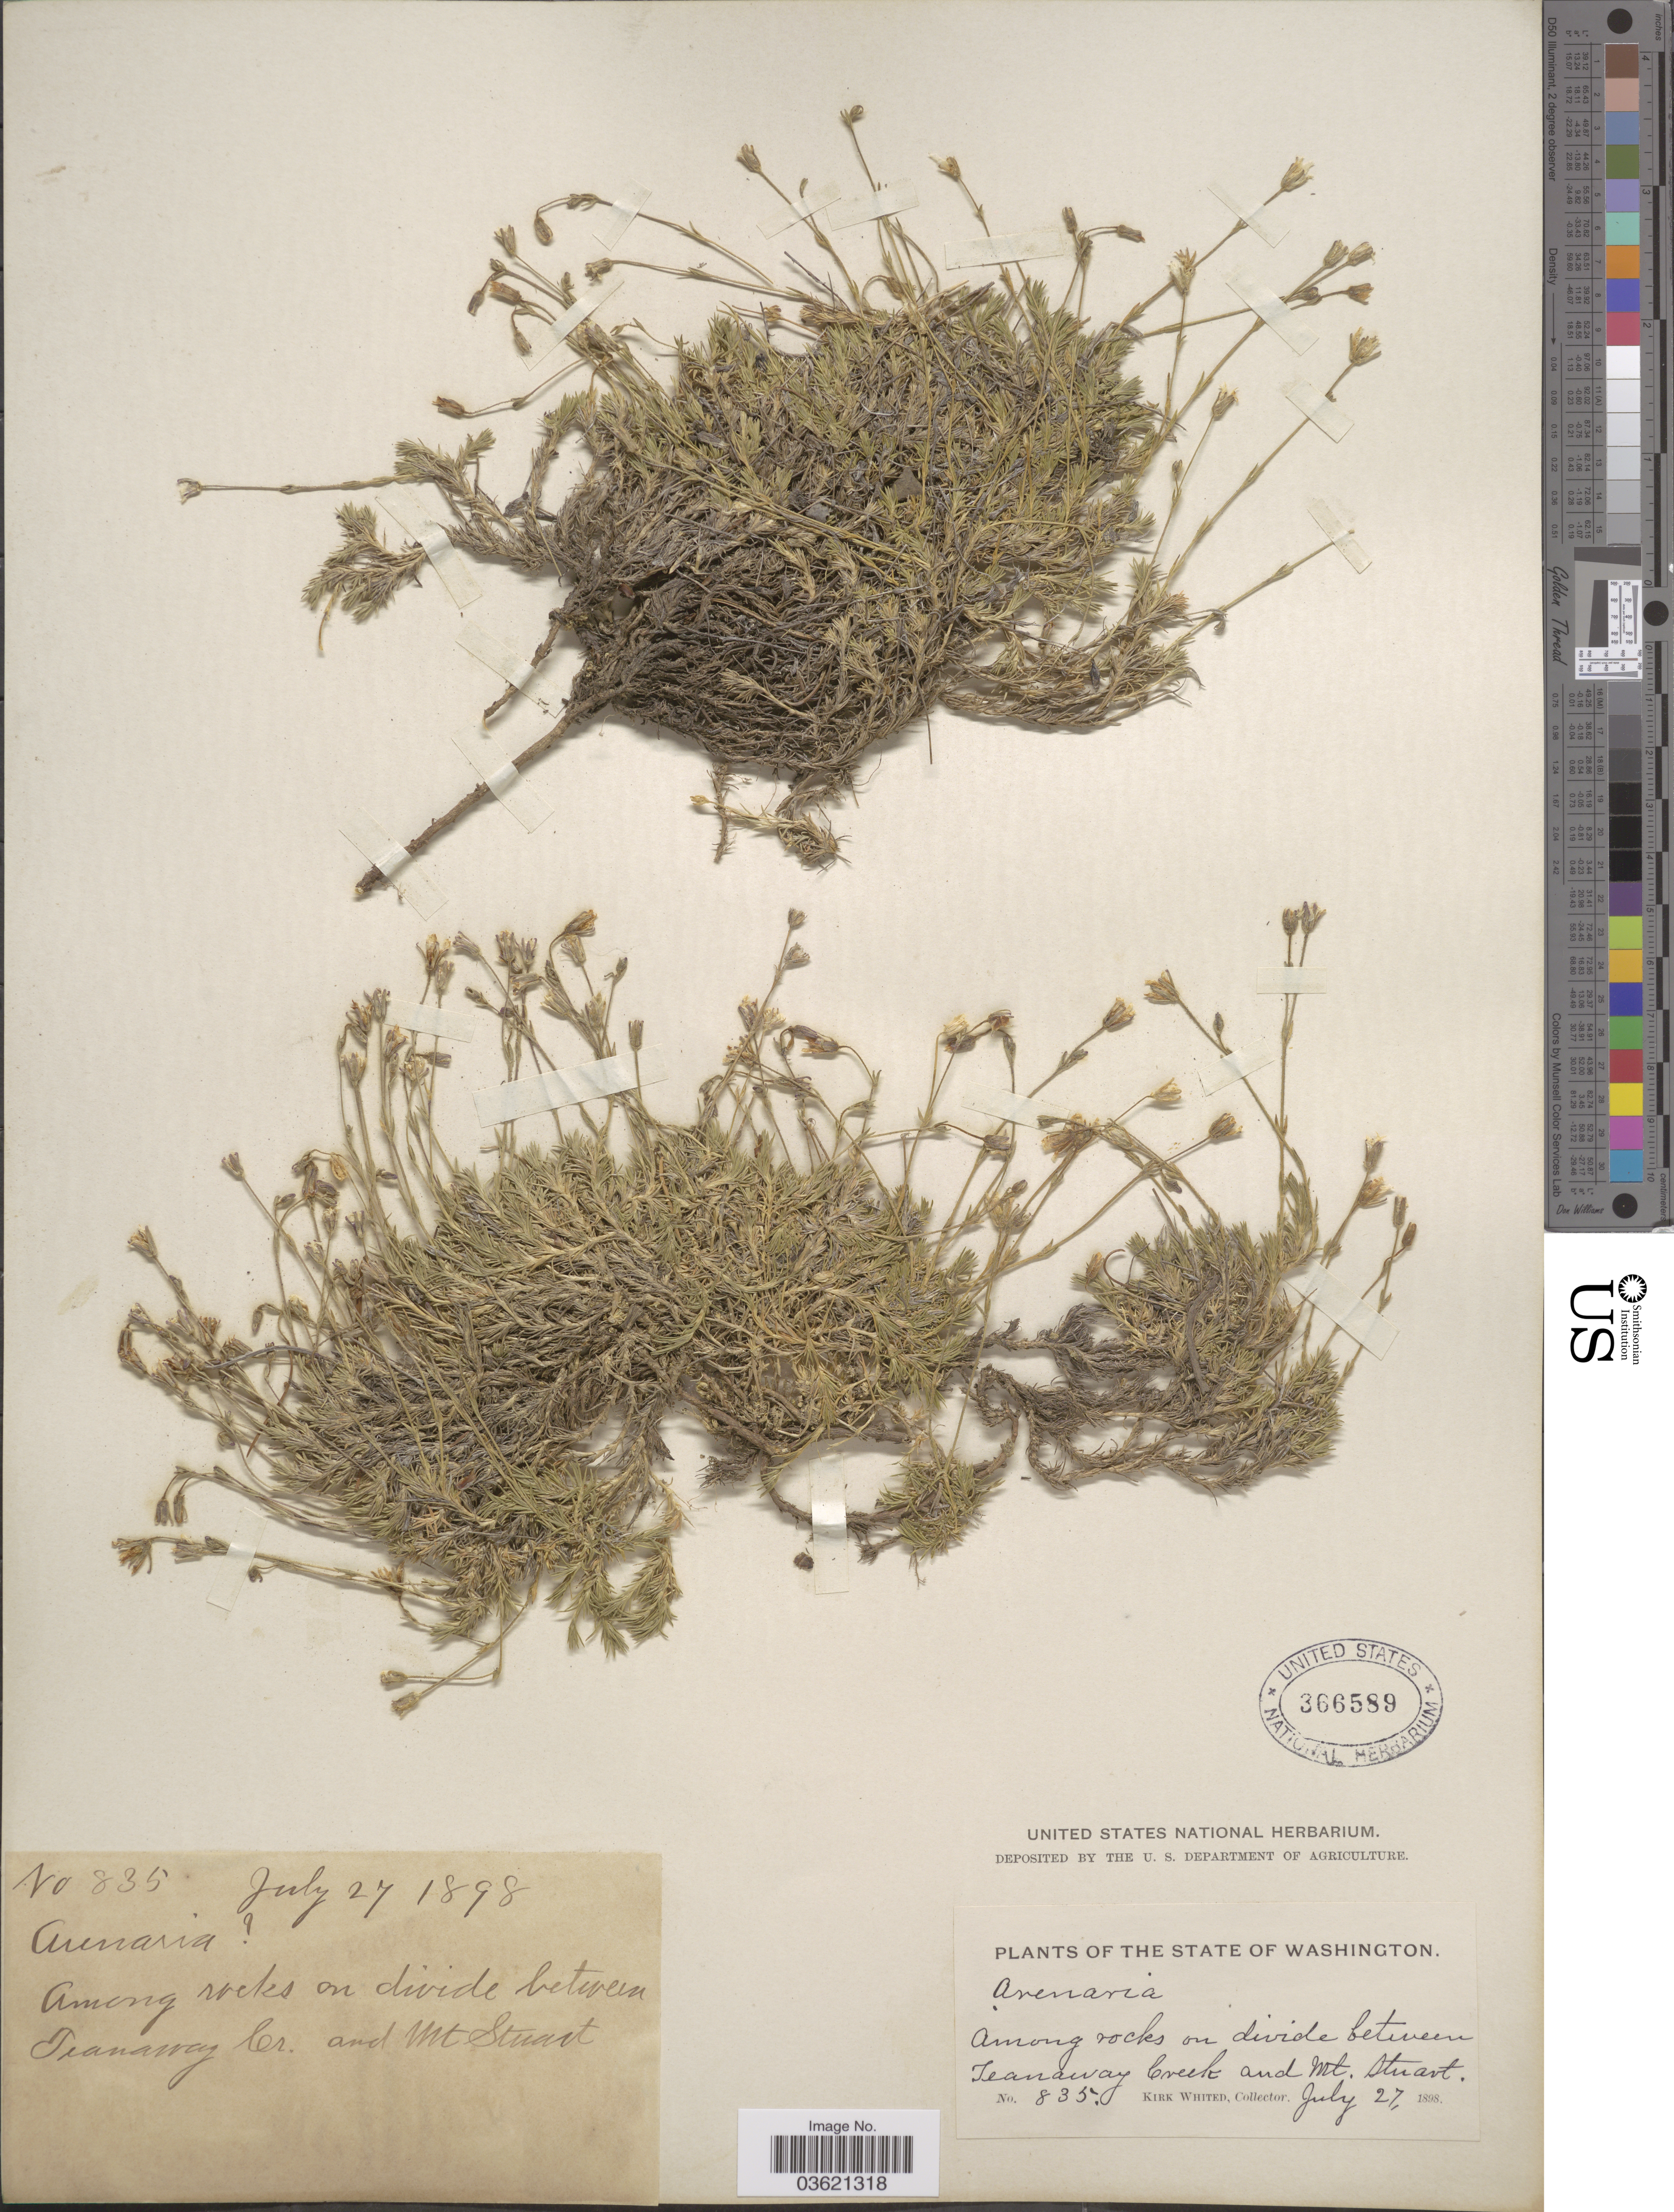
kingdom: Plantae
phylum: Tracheophyta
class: Magnoliopsida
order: Caryophyllales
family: Caryophyllaceae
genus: Arenaria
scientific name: Arenaria sp.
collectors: K. Whited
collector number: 835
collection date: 1898-07-27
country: United States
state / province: Washington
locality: Among rocks on divide between Teanaway Creek and Mt. Stuart.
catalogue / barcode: US 366589